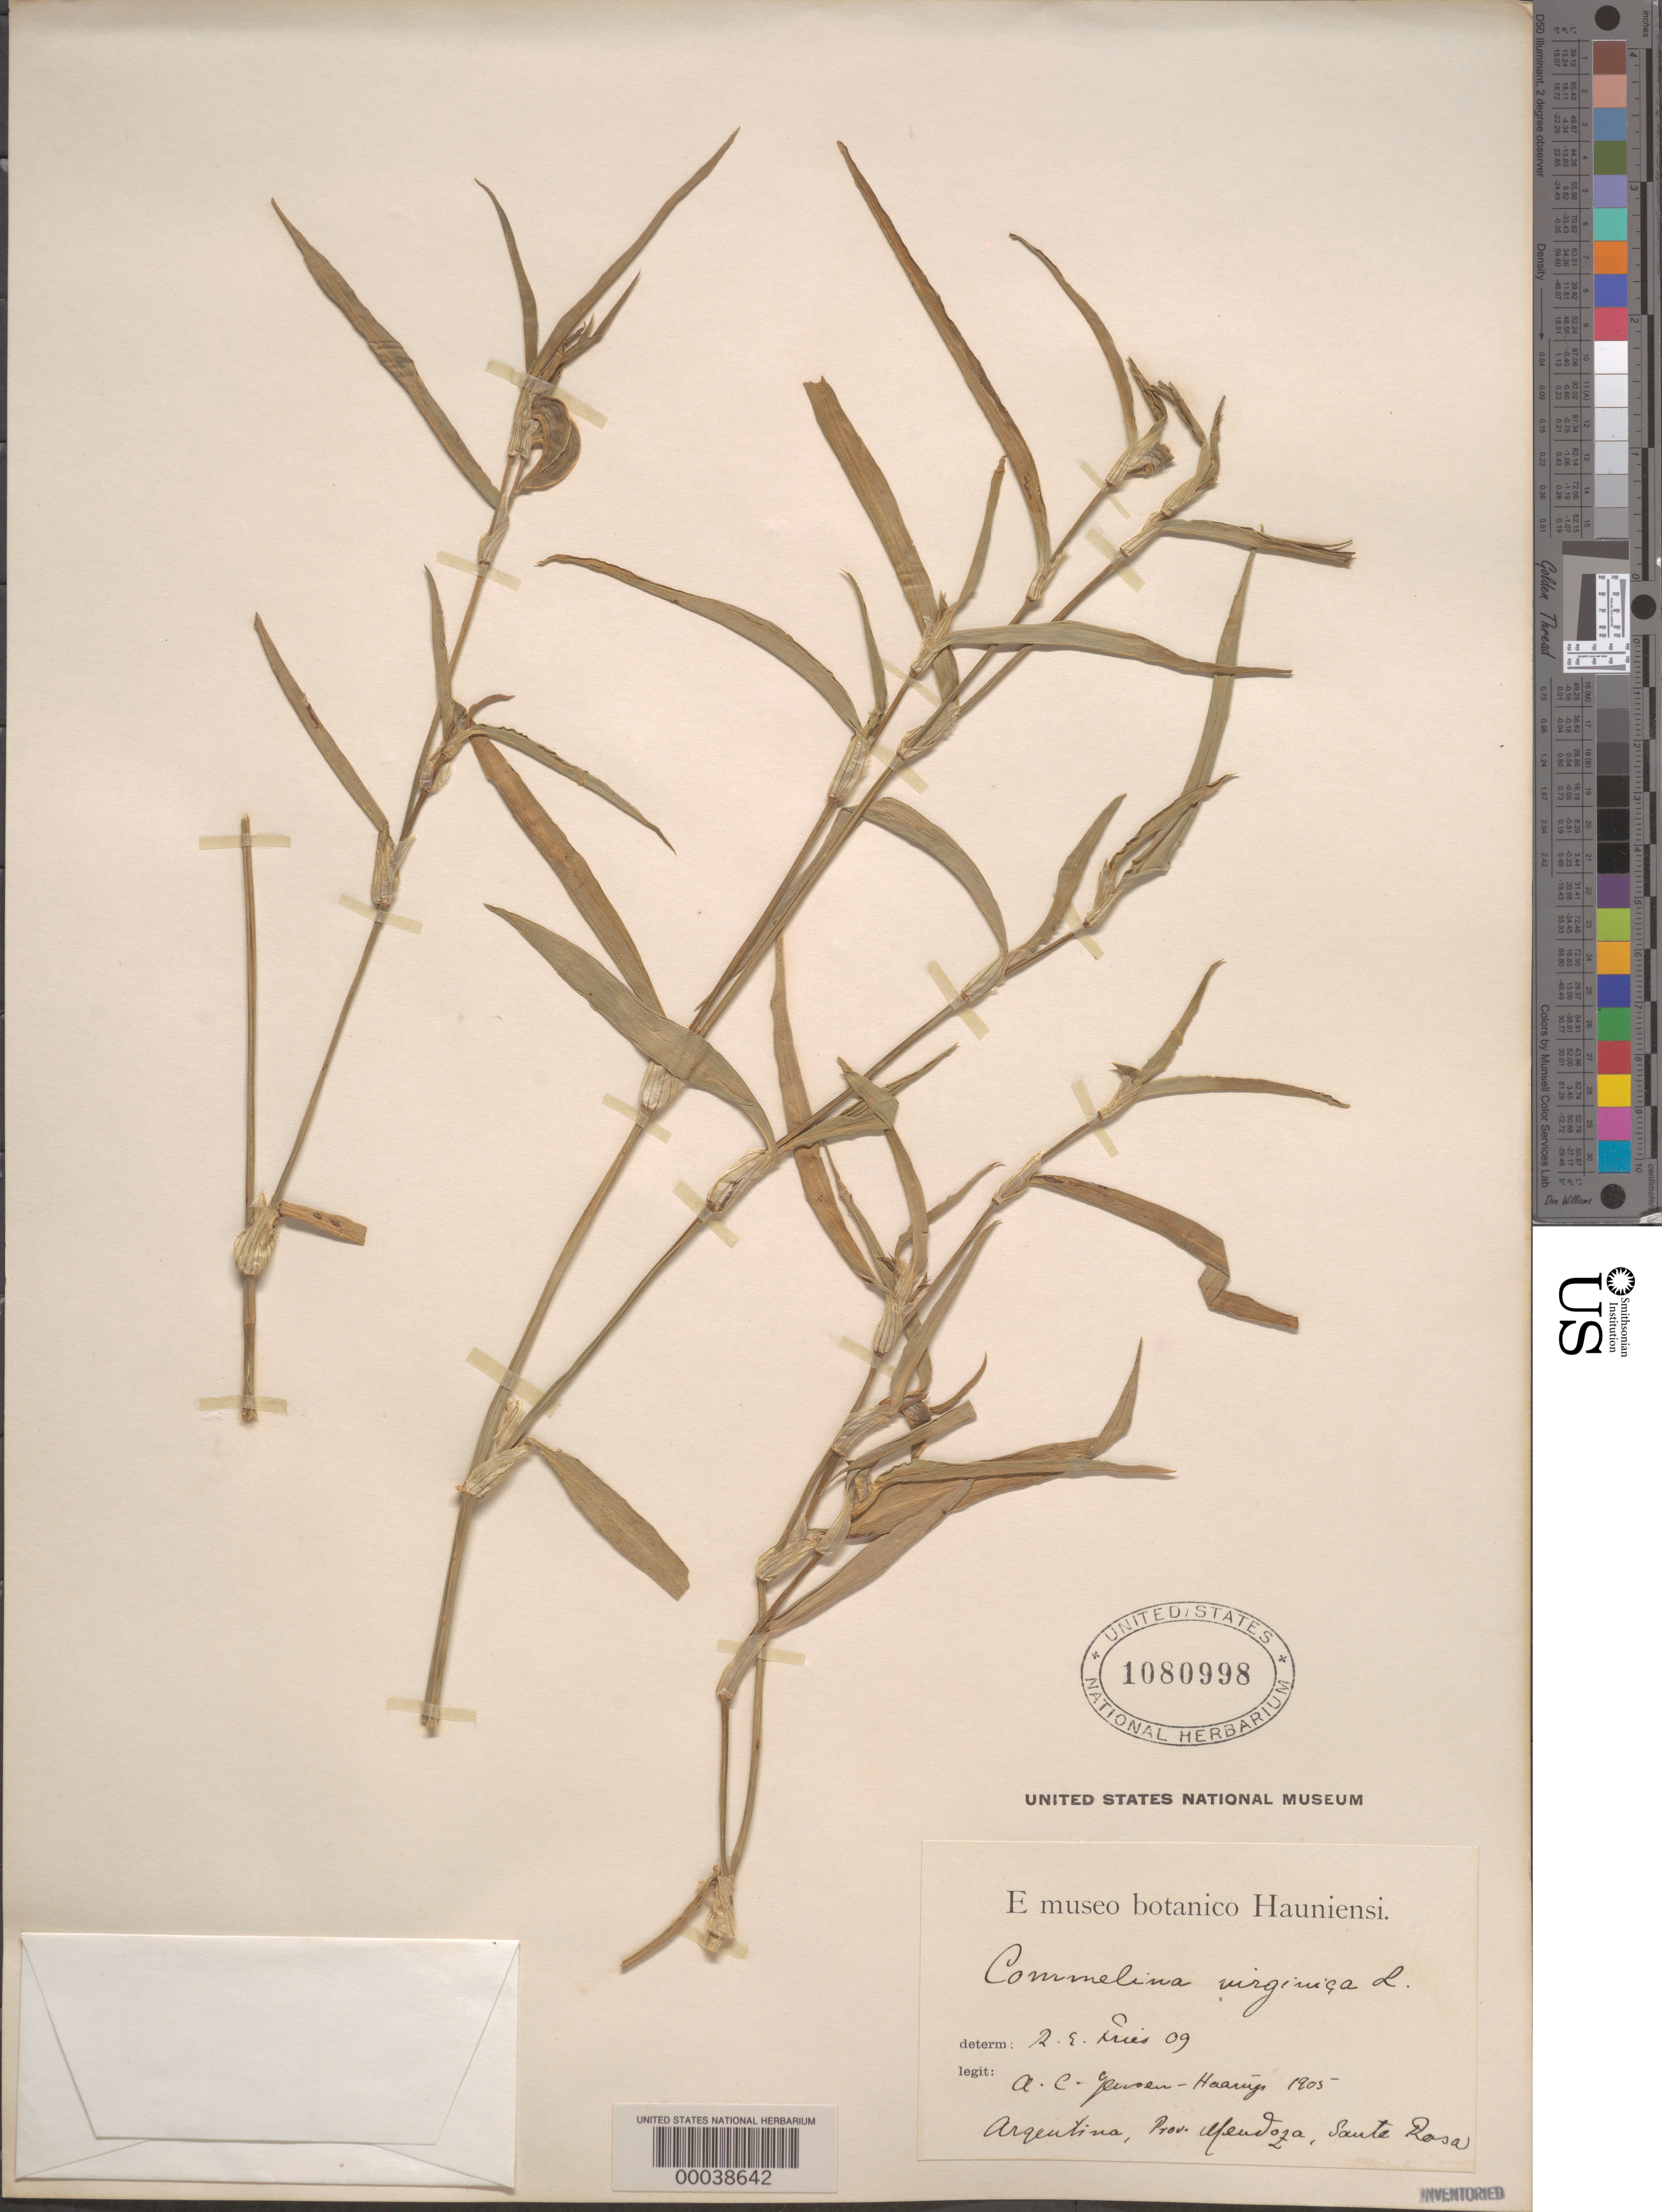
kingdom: Plantae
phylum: Tracheophyta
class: Liliopsida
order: Commelinales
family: Commelinaceae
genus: Commelina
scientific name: Commelina erecta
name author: L.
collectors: A. C. Jensen-Haarup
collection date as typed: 1905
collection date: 1905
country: Argentina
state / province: Mendoza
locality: Santa Rosa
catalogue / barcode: US 1080998